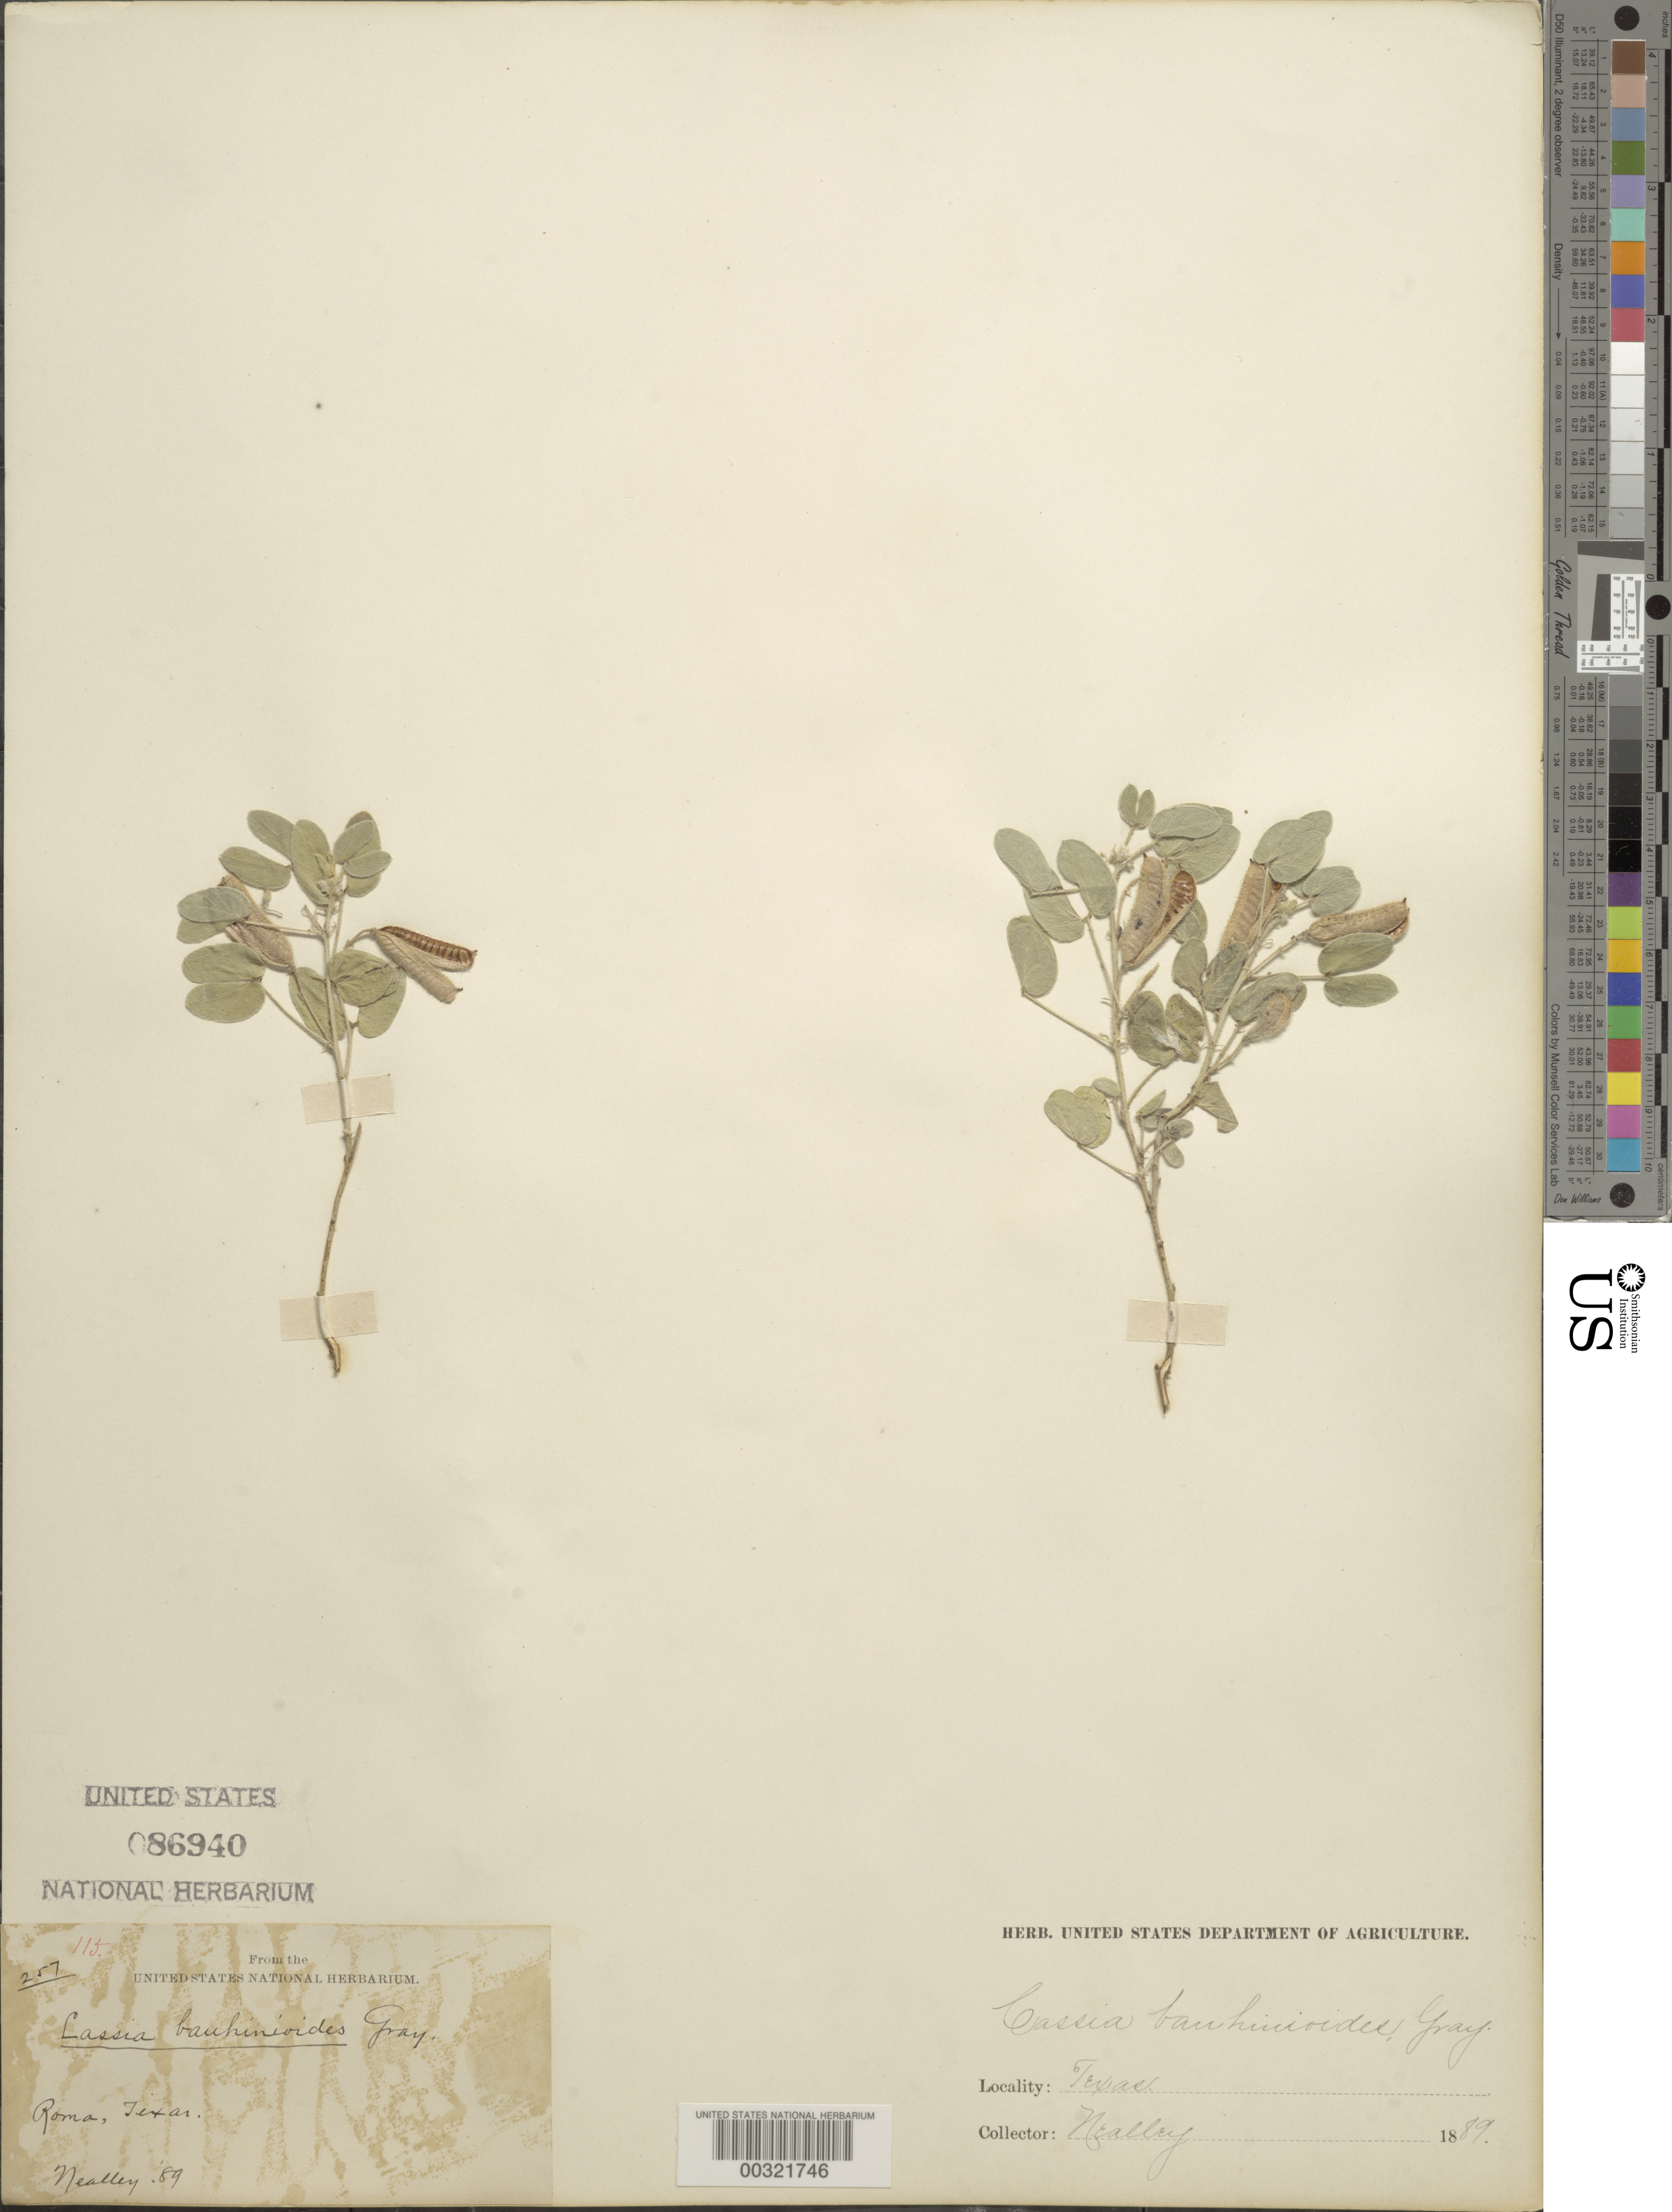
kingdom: Plantae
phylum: Tracheophyta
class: Magnoliopsida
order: Fabales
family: Fabaceae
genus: Senna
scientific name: Senna bauhinioides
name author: (A. Gray) H.S. Irwin & Barneby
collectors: G. C. Nealley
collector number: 257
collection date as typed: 1889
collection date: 1889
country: United States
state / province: Texas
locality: Roma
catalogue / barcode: US 86940